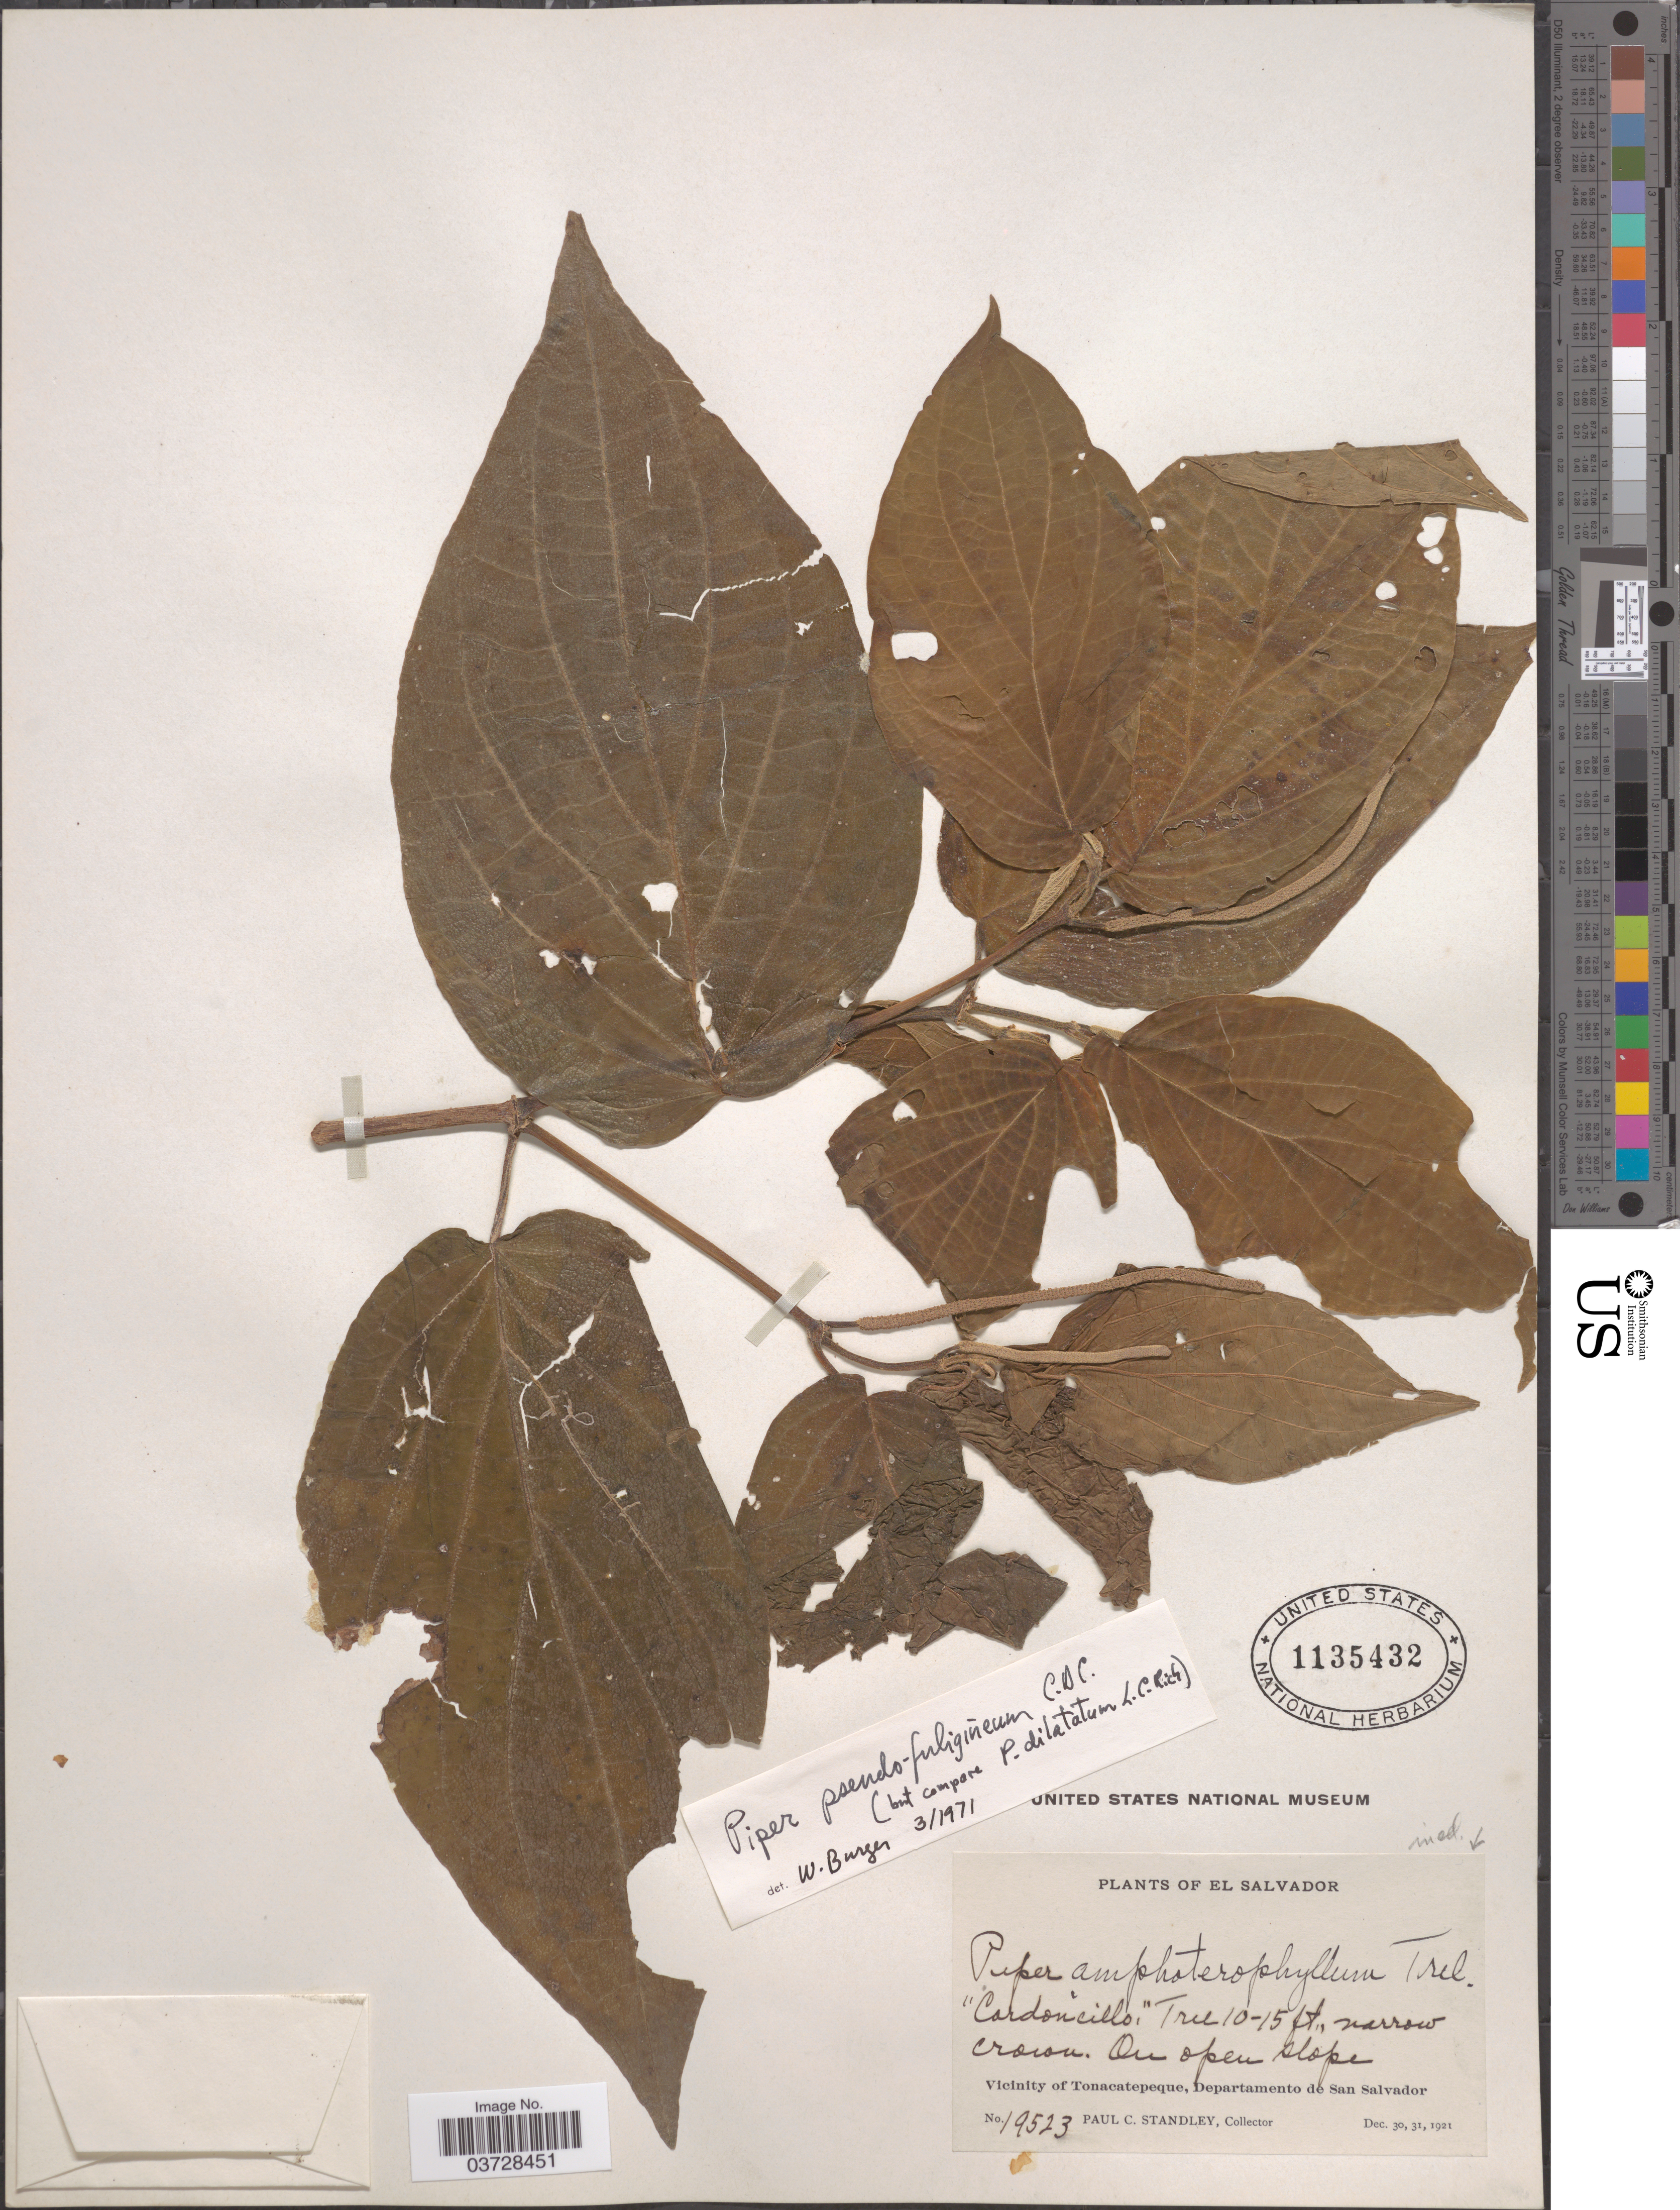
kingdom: Plantae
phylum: Tracheophyta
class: Magnoliopsida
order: Piperales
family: Piperaceae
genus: Piper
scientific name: Piper pseudofuligineum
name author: C. DC.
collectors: P. C. Standley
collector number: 19523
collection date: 1921-12-30/1921-12-31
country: El Salvador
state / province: San Salvador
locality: Vicinity of Tonacatepeque, Departamento de San Salvador.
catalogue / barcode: US 1135432